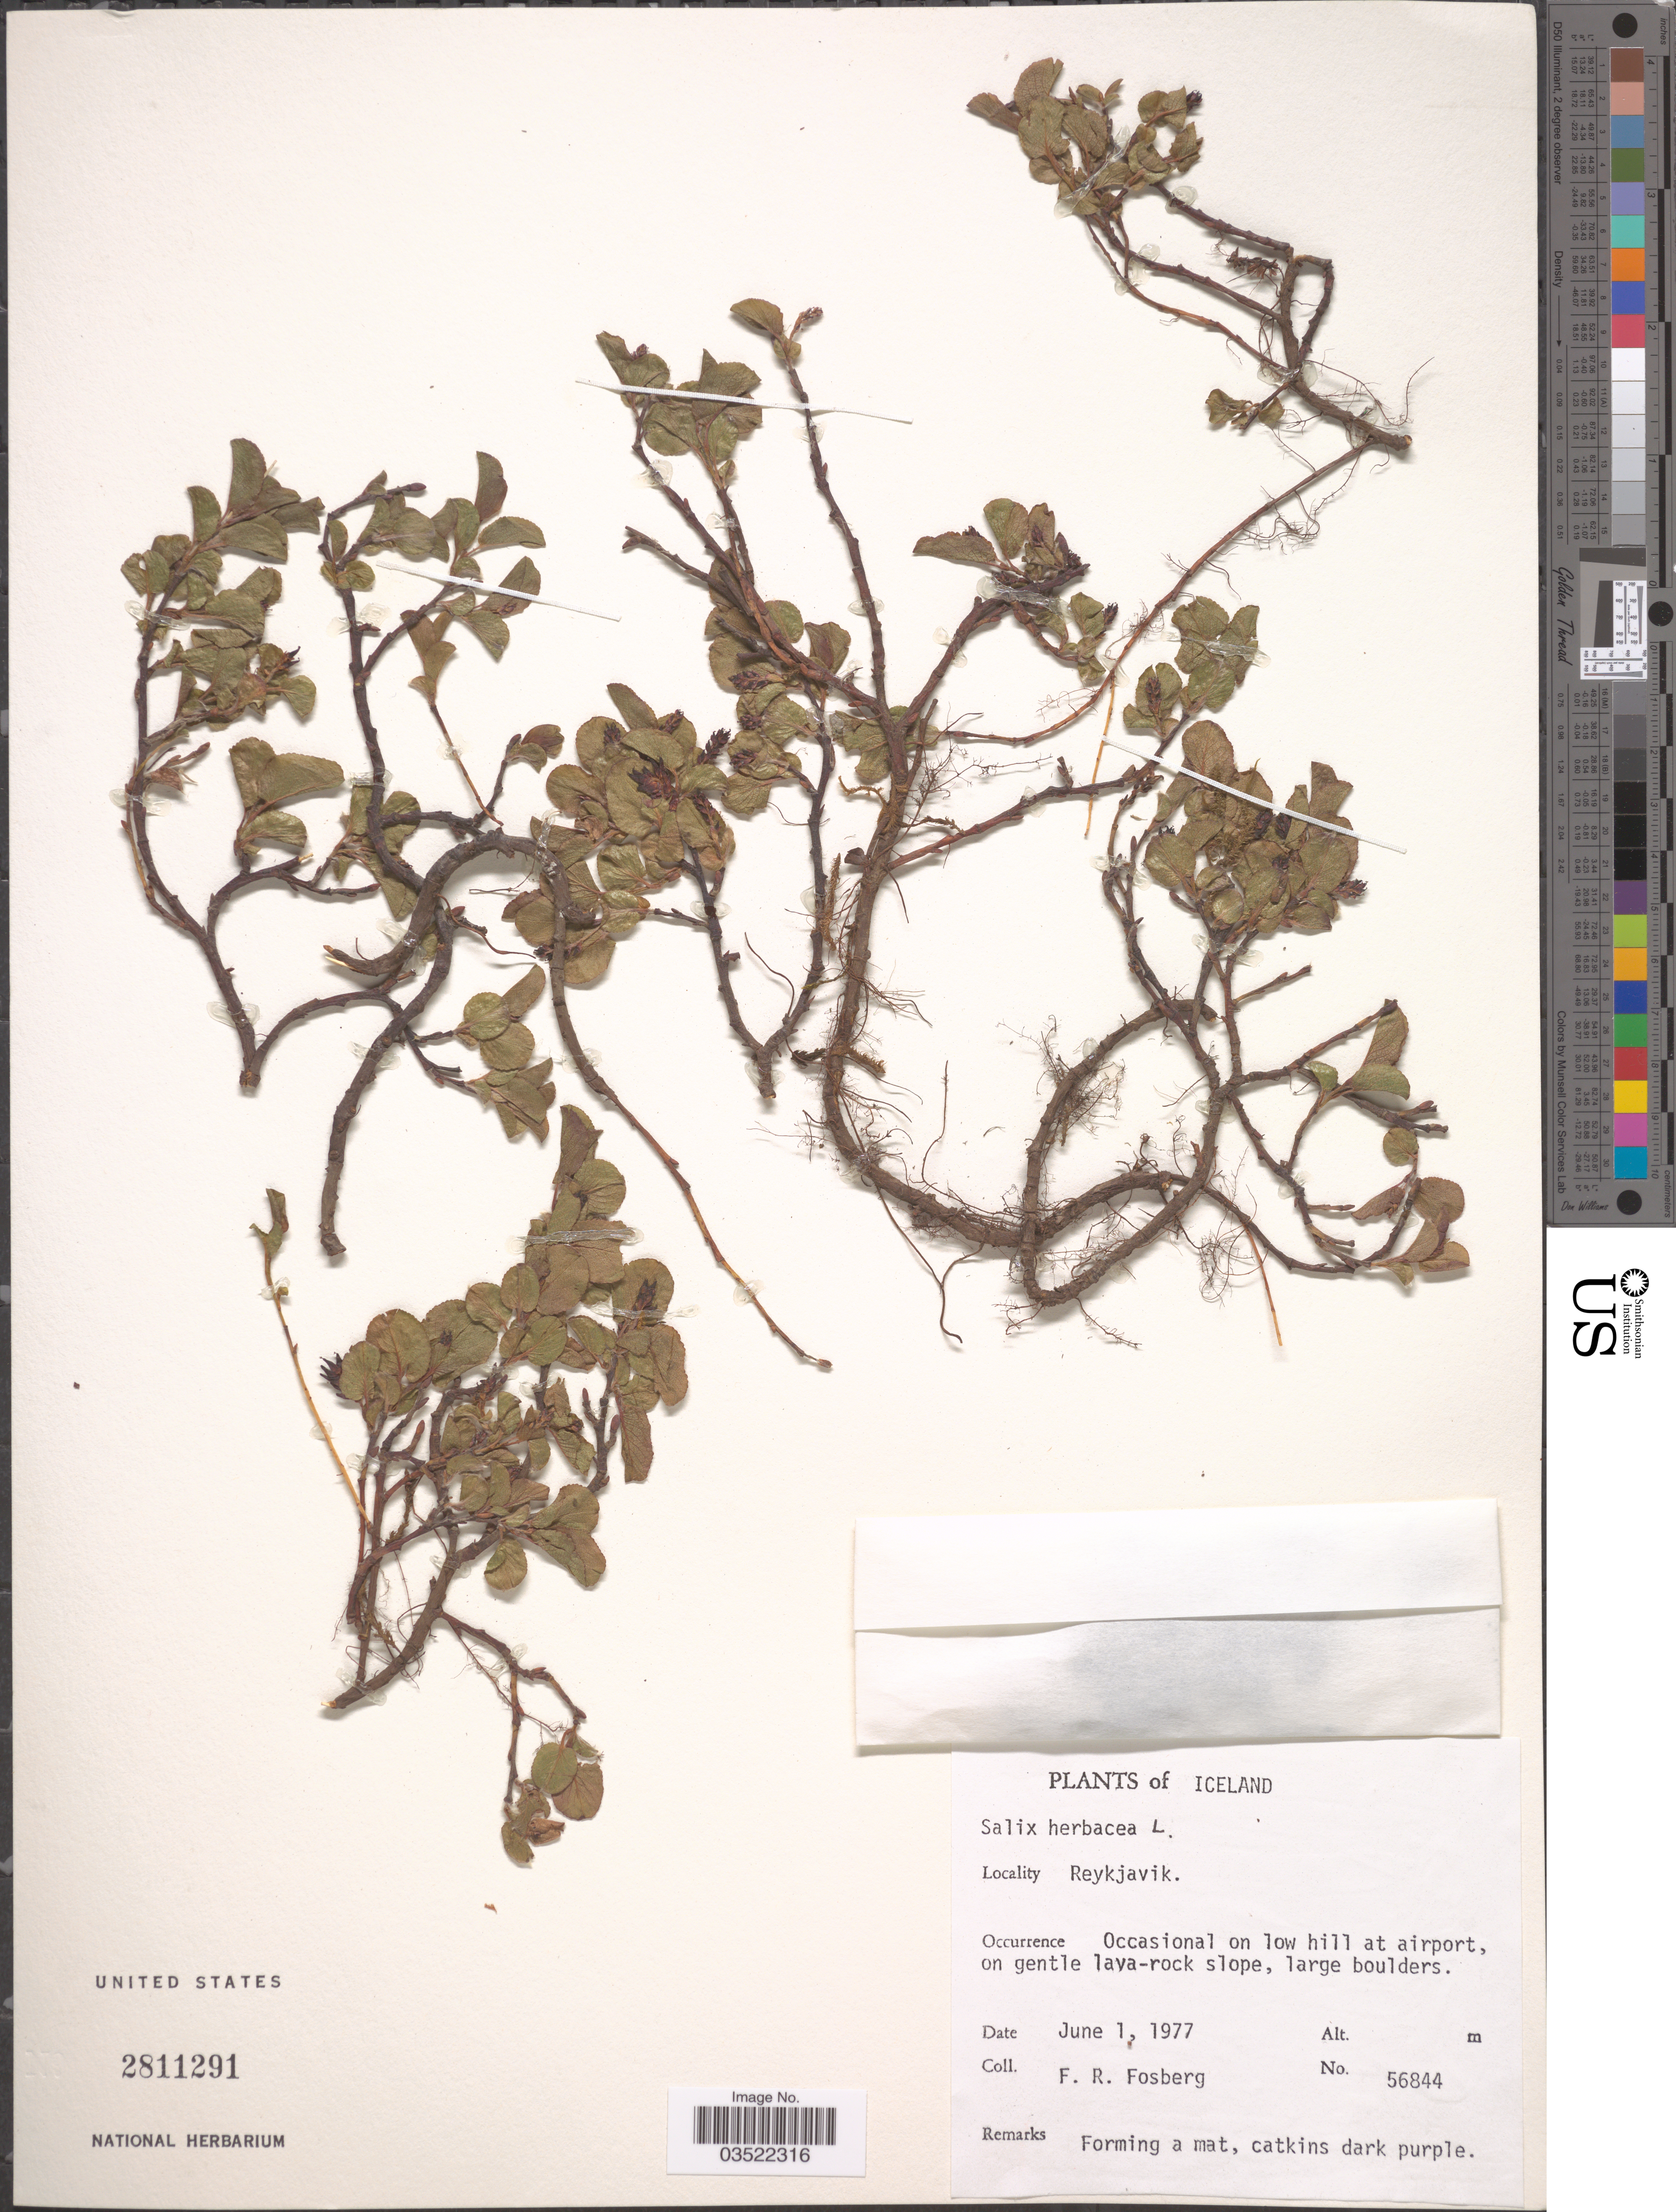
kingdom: Plantae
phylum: Tracheophyta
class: Magnoliopsida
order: Malpighiales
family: Salicaceae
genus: Salix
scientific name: Salix herbacea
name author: L.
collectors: F. R. Fosberg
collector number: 56844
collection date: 1977-06-01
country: Iceland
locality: Reykjavik. Occasional on low hill at airport.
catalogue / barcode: US 2811291